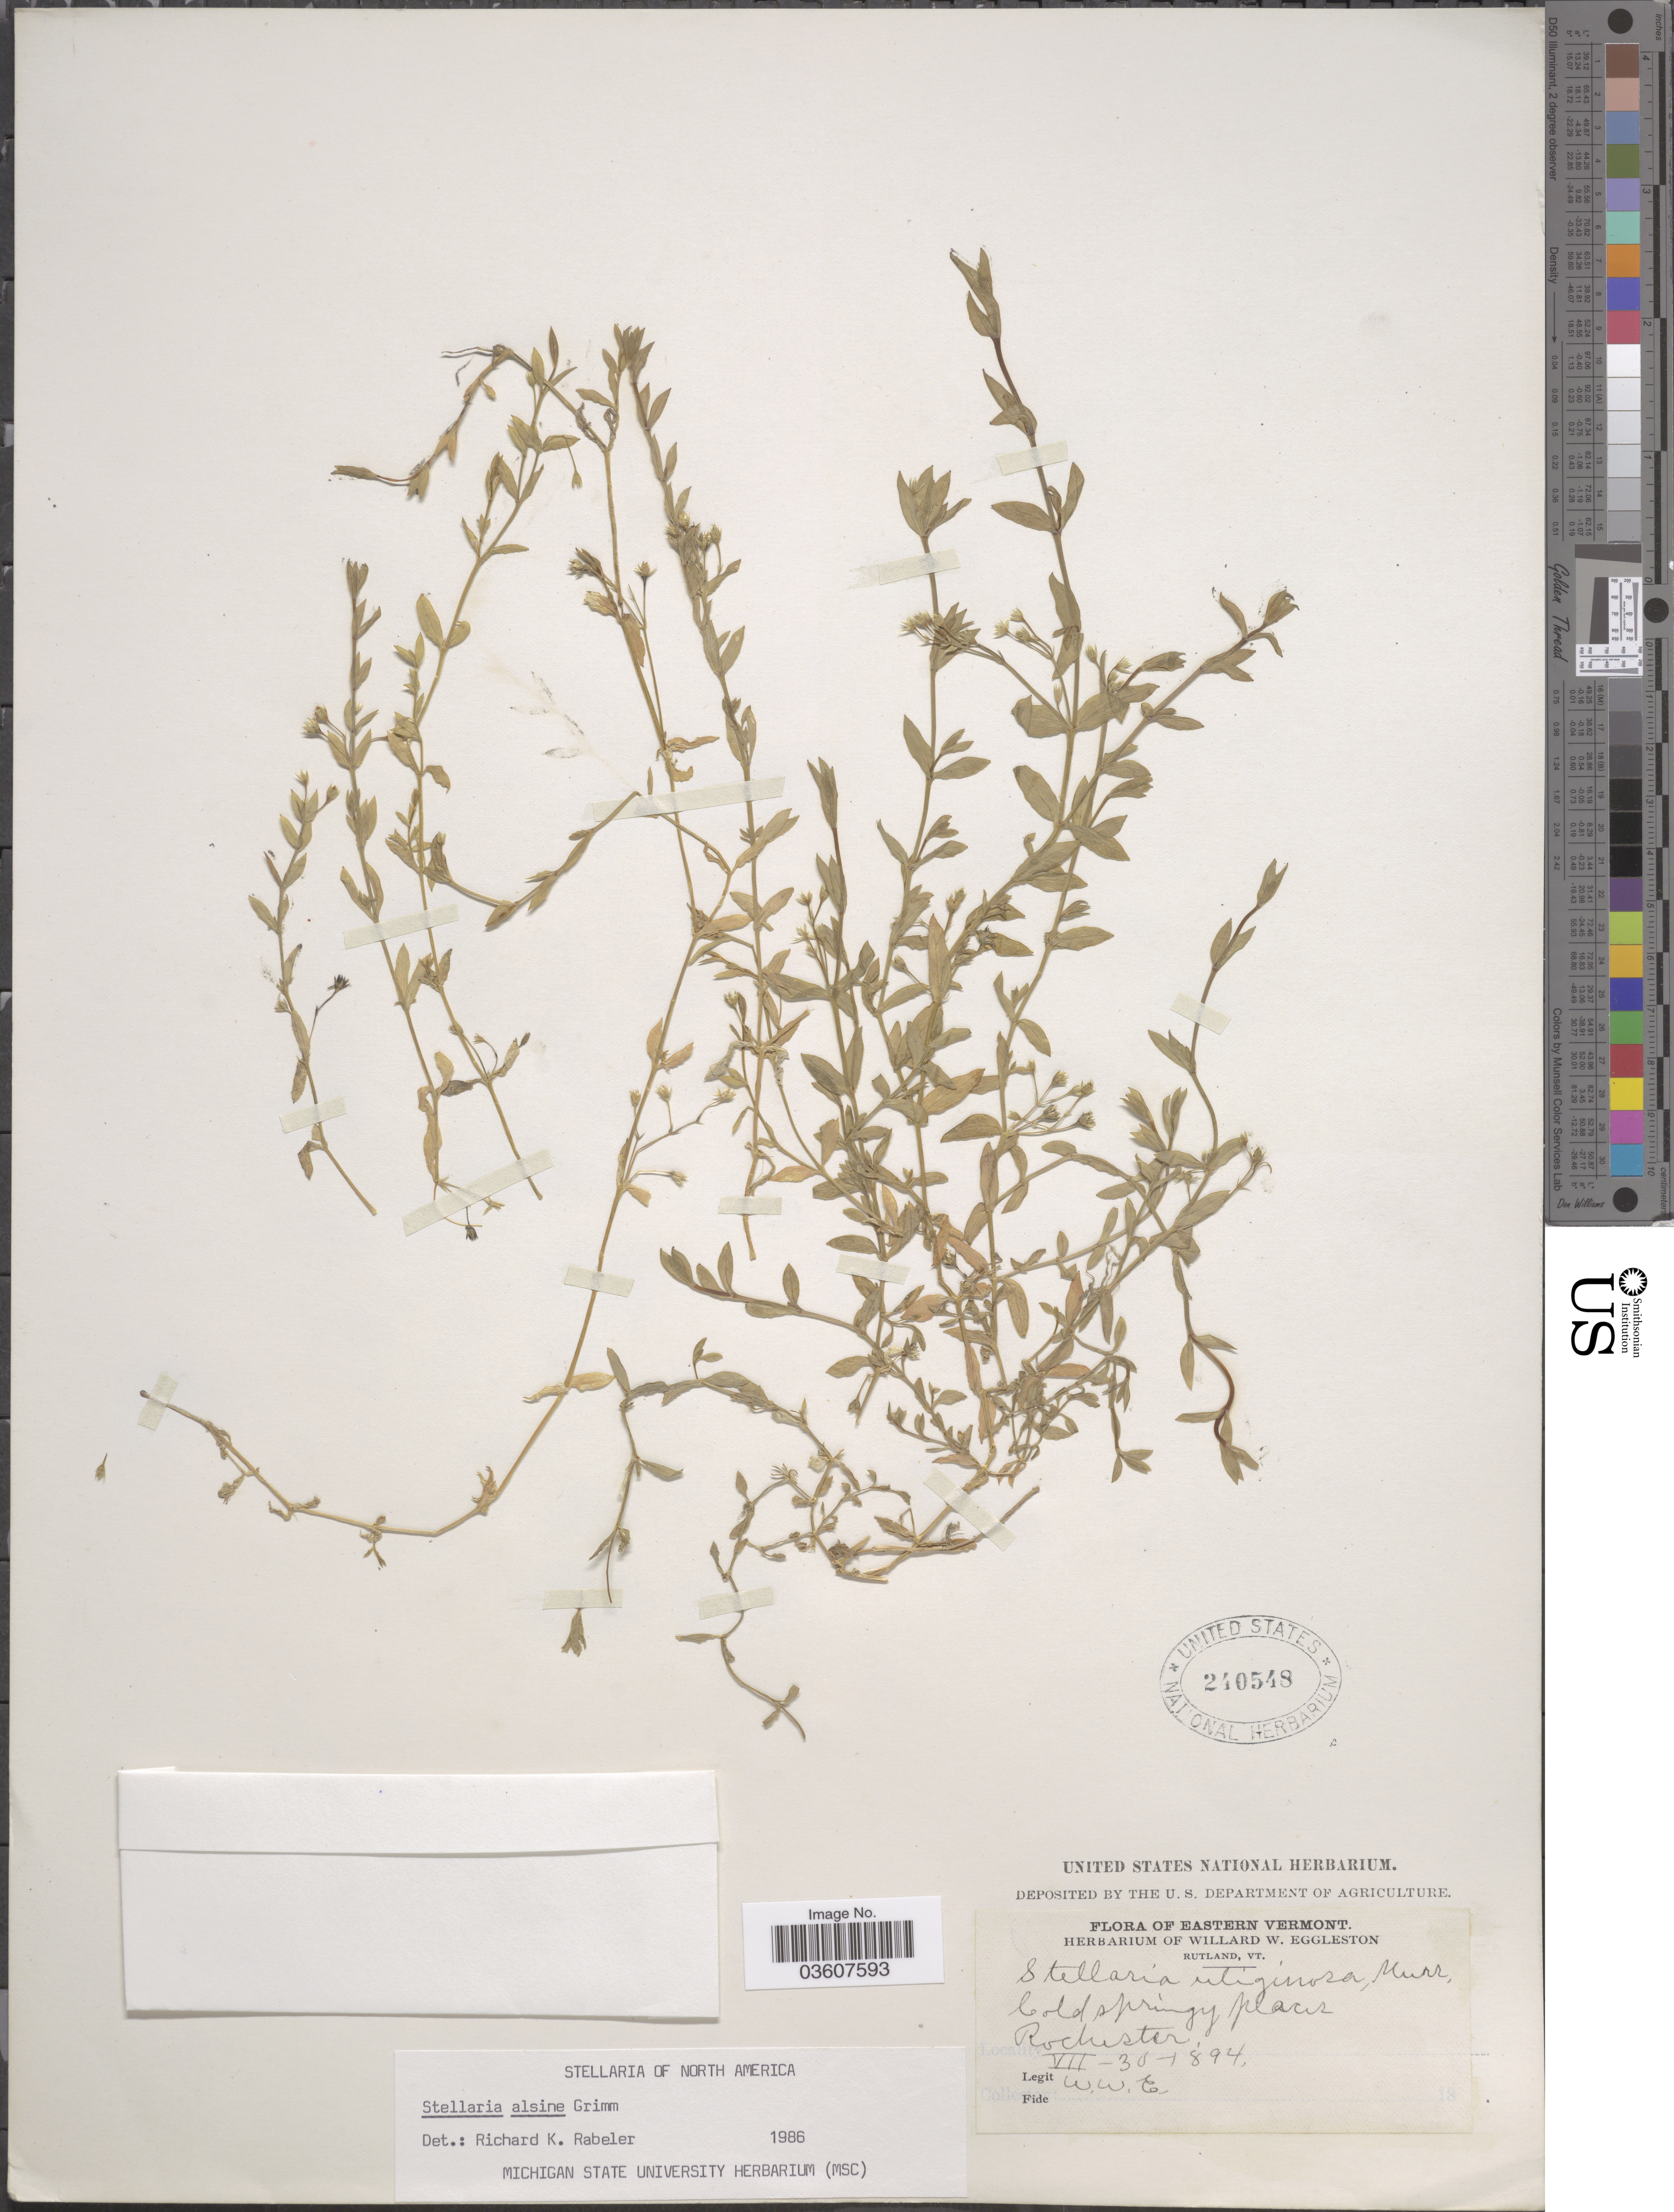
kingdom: Plantae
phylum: Tracheophyta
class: Magnoliopsida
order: Caryophyllales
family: Caryophyllaceae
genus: Stellaria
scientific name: Stellaria alsine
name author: Grimm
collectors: W. W. Eggleston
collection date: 1894-07-30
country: United States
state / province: Vermont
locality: Eastern Vermont. Cold springy places. Rochester.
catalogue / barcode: US 240548